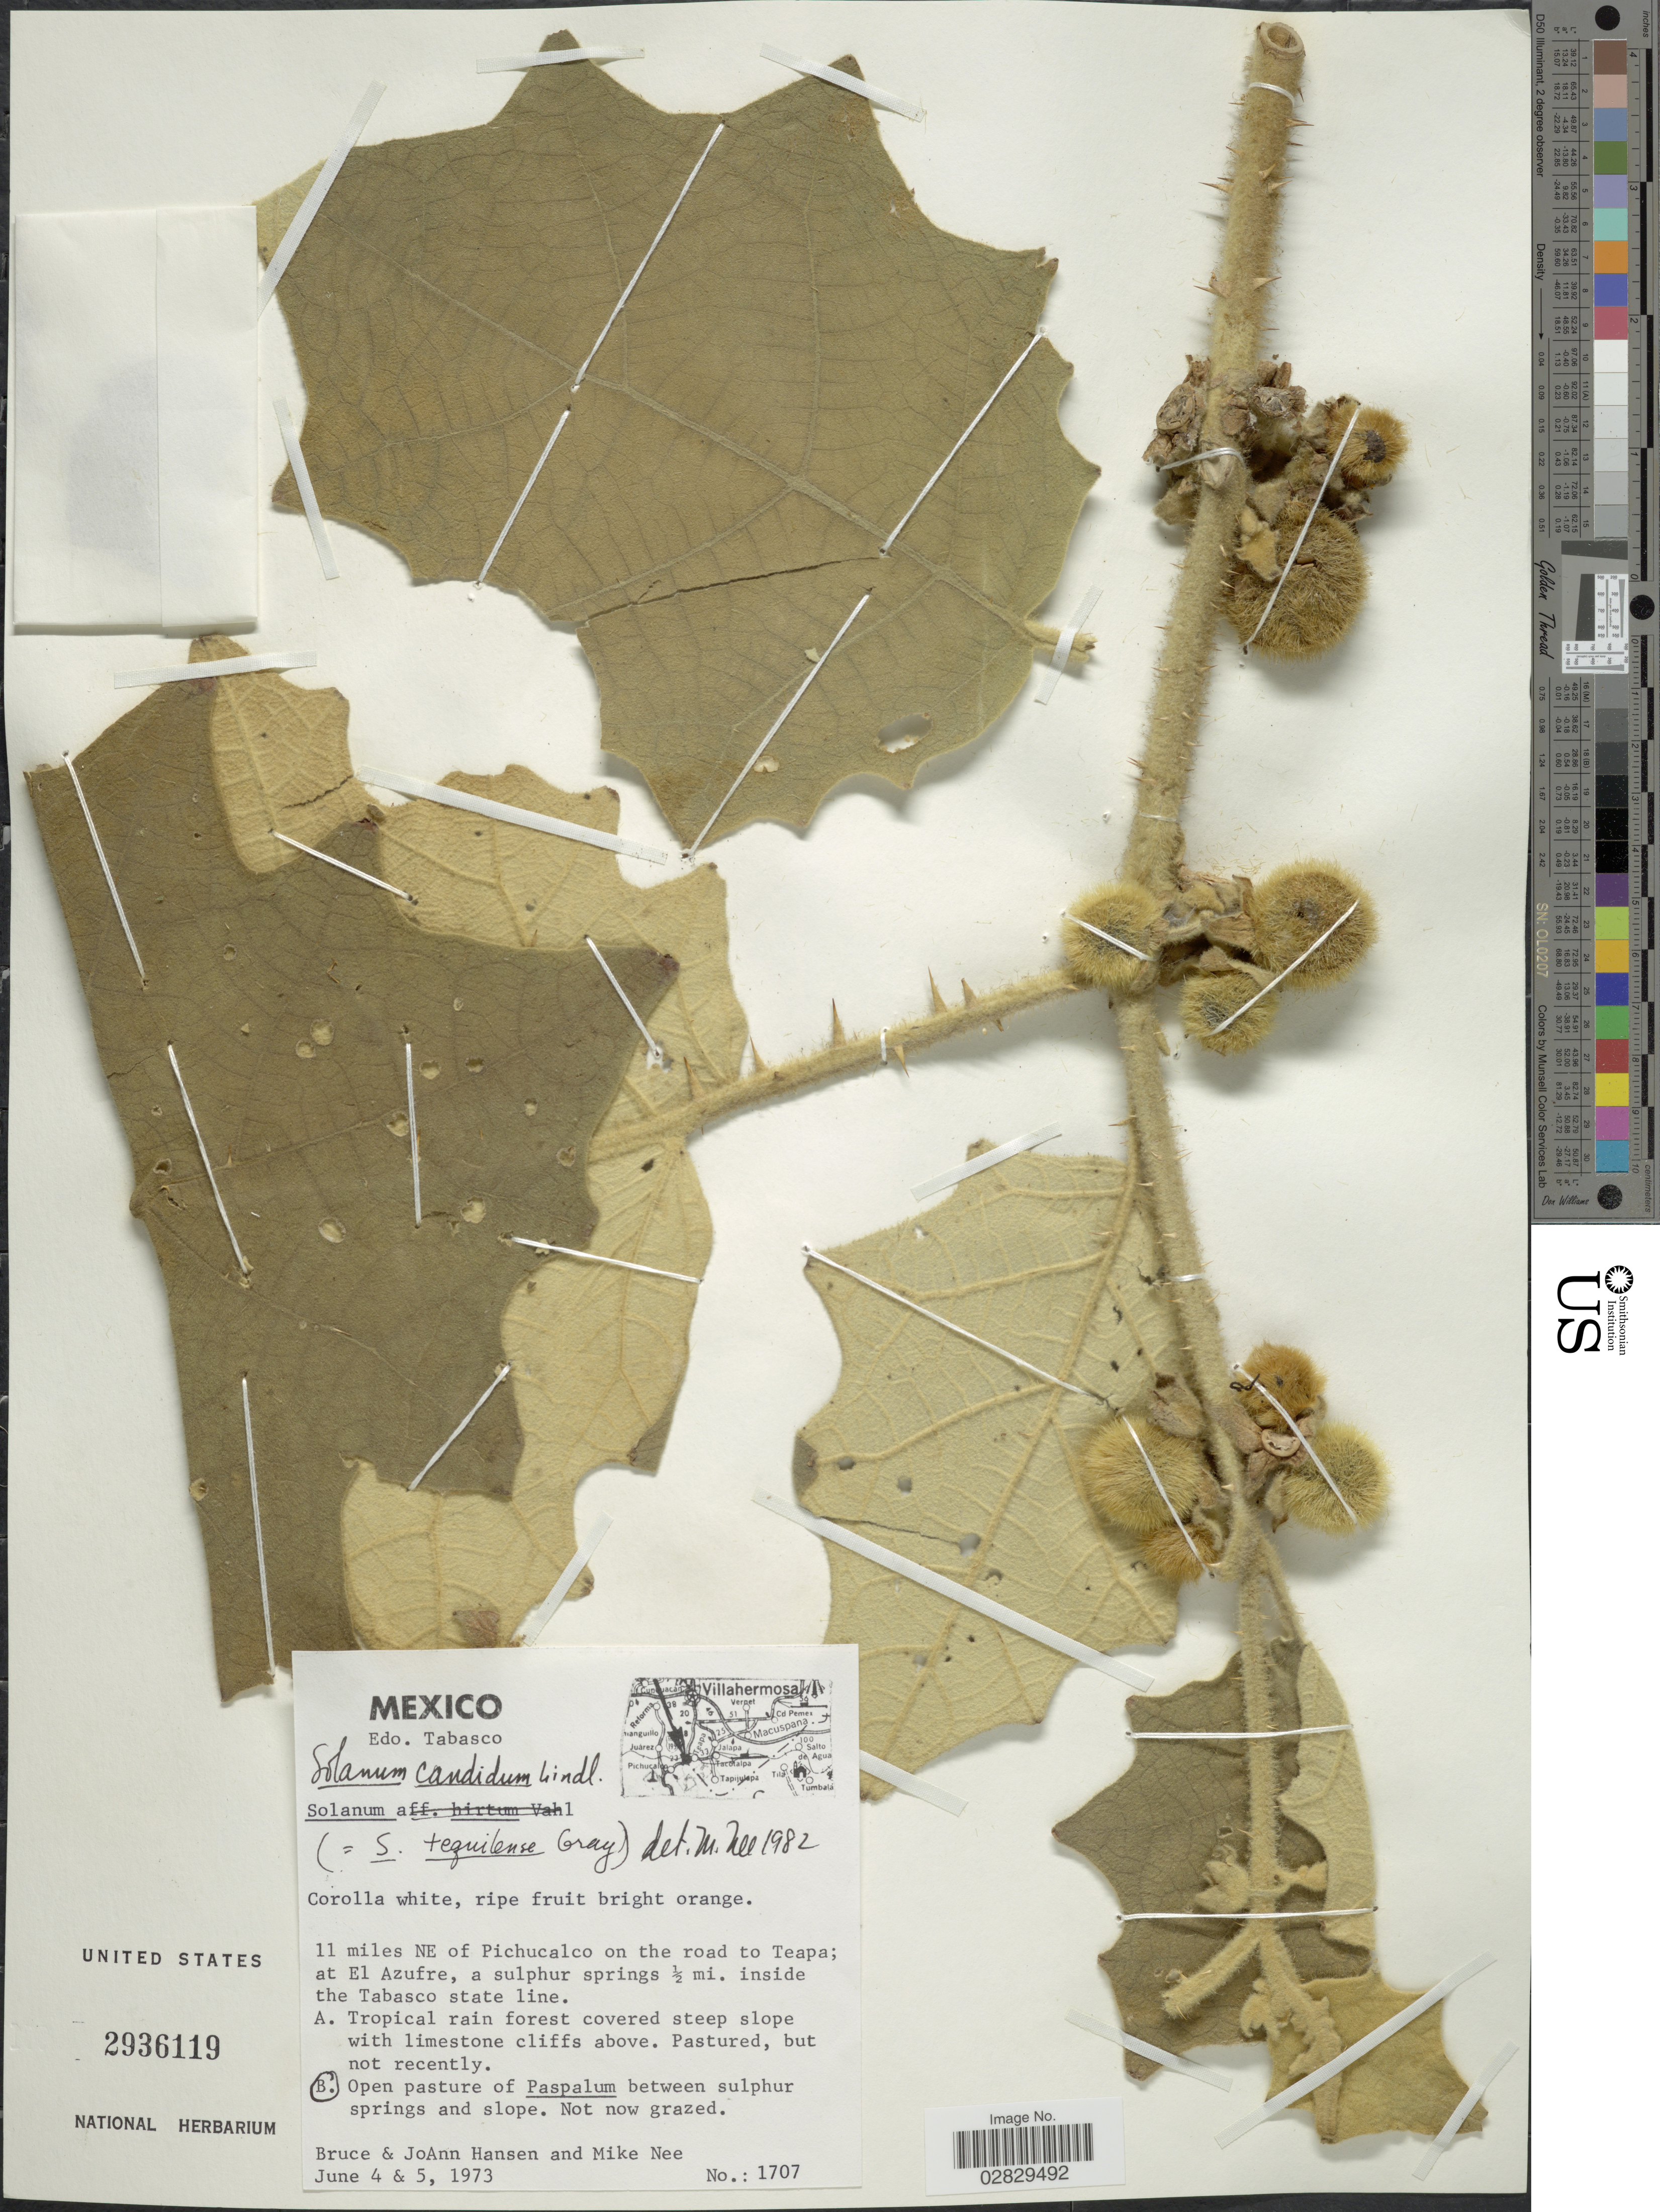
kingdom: Plantae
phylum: Tracheophyta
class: Magnoliopsida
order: Solanales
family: Solanaceae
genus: Solanum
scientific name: Solanum candidum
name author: Lindl.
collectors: B. Hansen, J. Hansen & M. Nee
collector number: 1707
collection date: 1973-06-04/1973-06-05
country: Mexico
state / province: Tabasco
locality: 11 miles NE of Pichucalco on the road to Teapa; at El Azufre, a sulphur ½ mi. inside the Tabasco state line.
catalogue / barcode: US 2936119